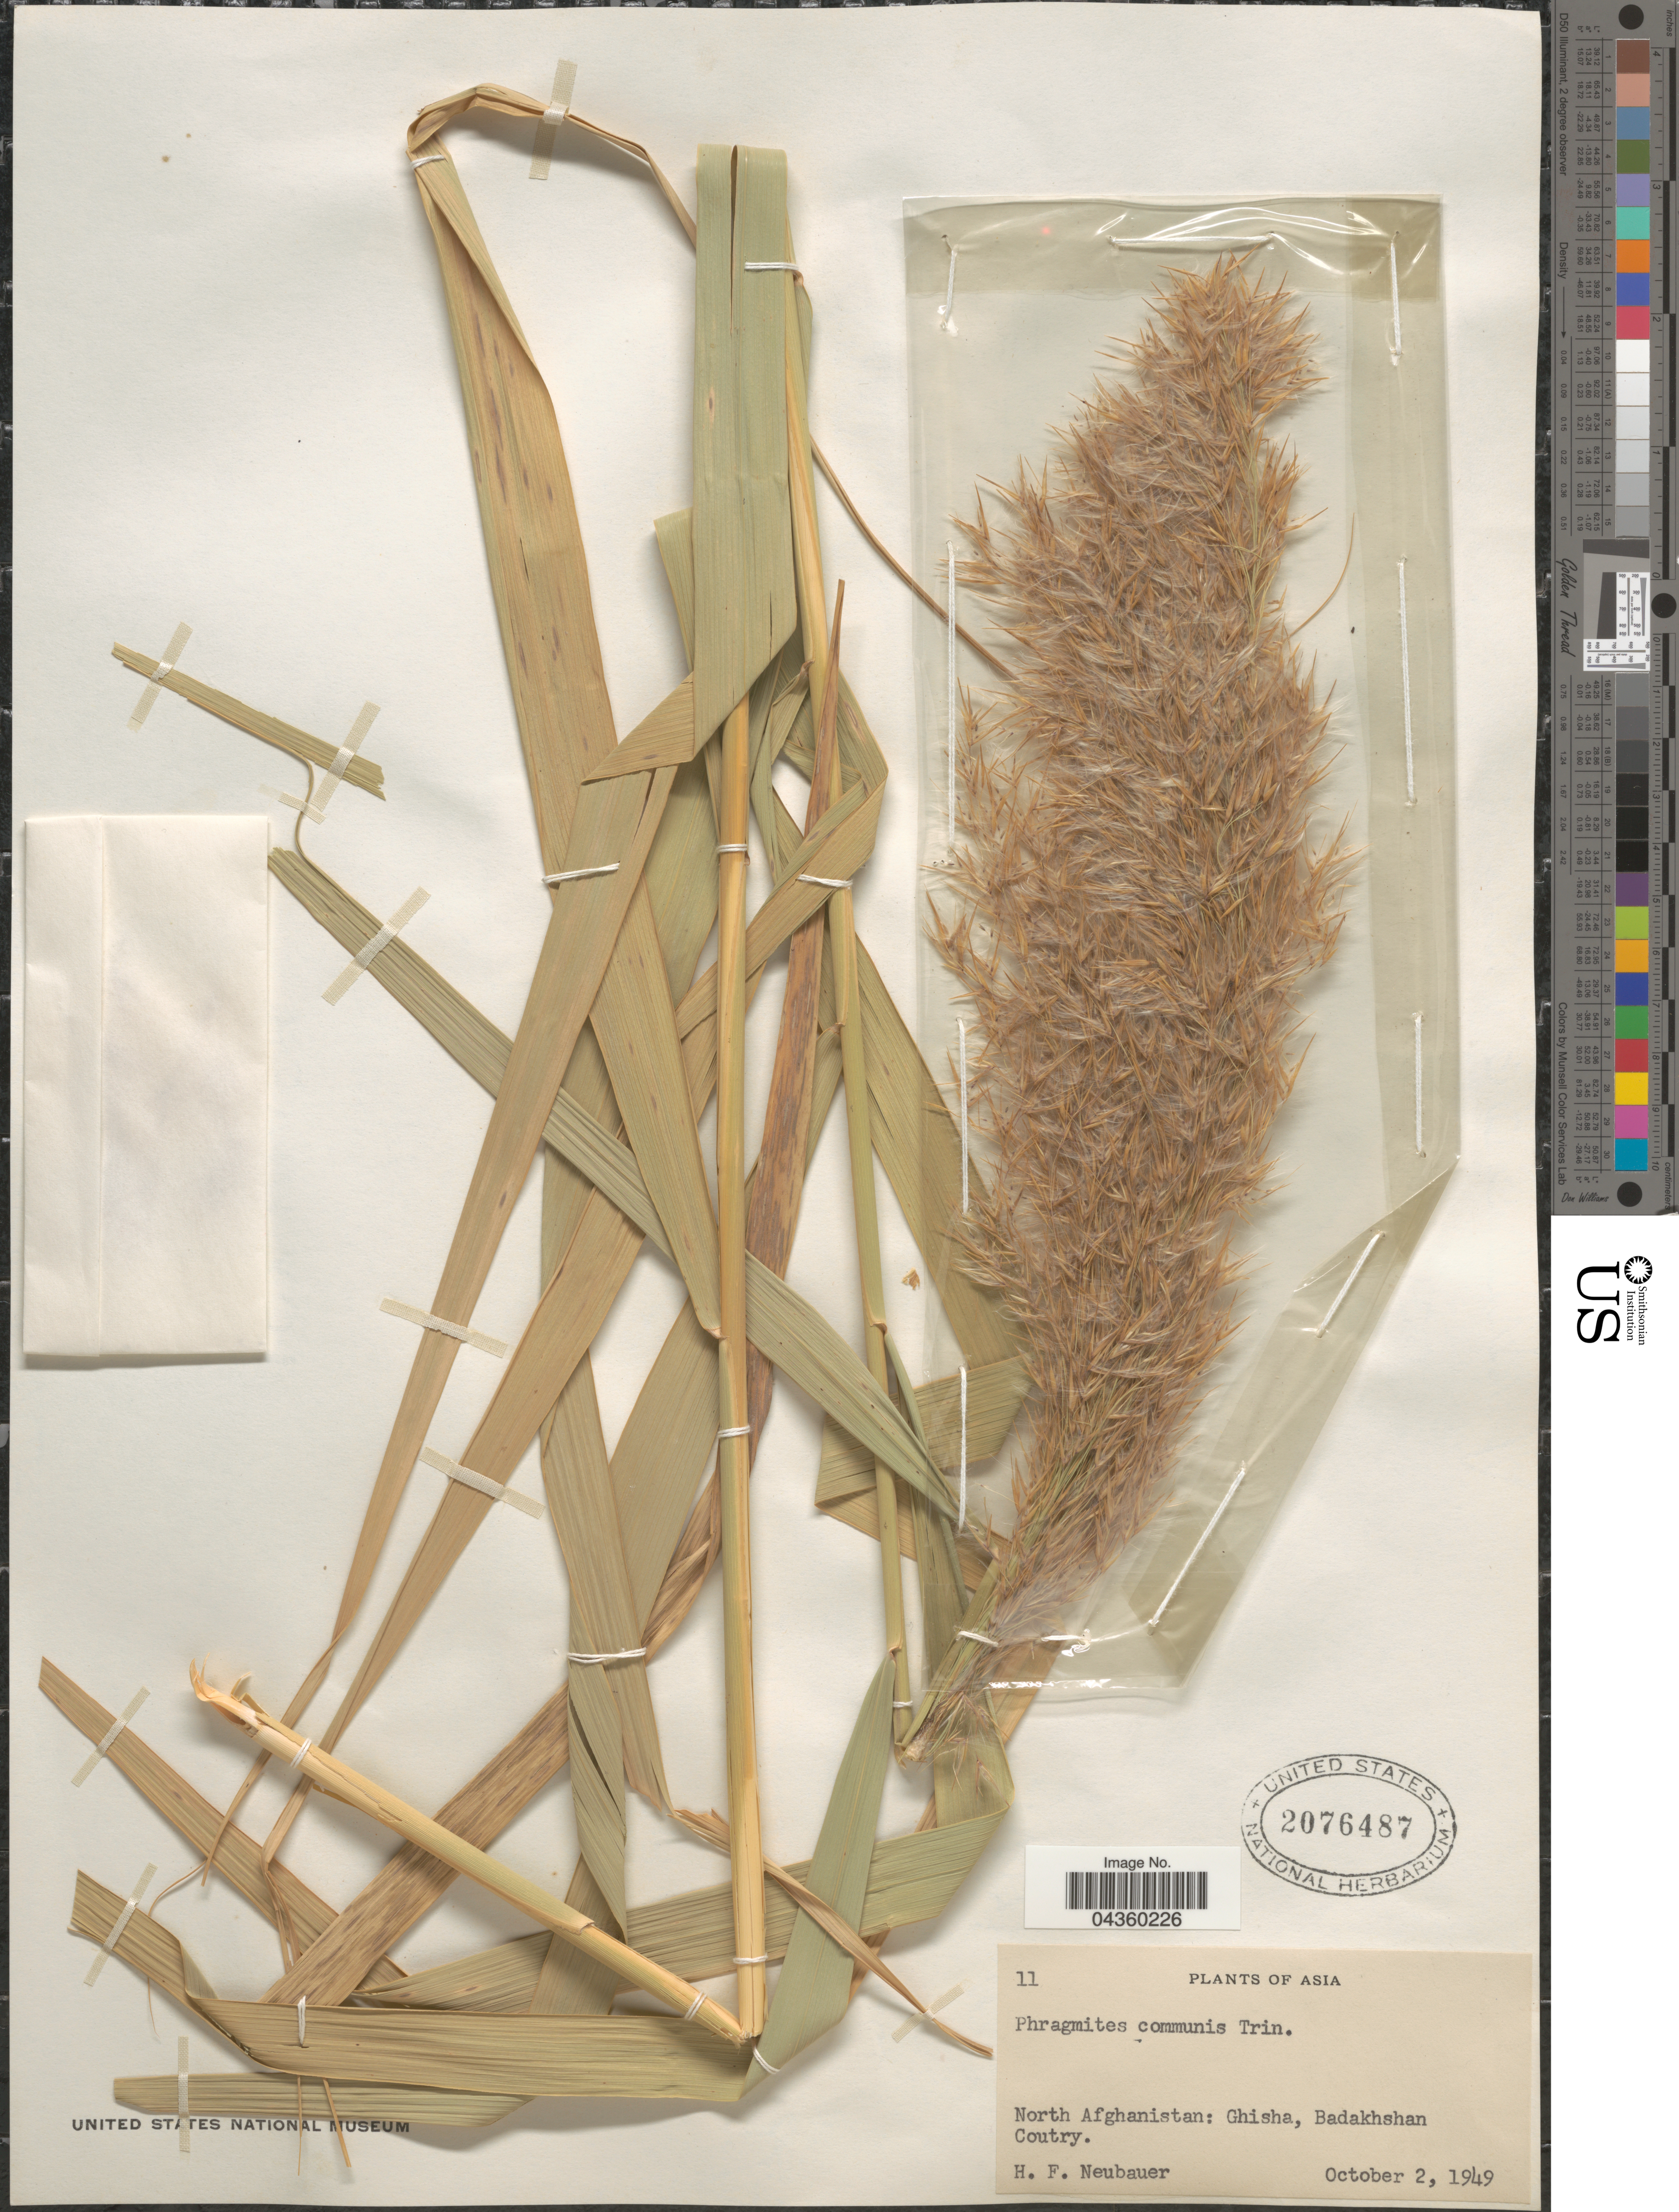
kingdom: Plantae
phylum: Tracheophyta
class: Liliopsida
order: Poales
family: Poaceae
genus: Phragmites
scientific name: Phragmites australis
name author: (Cav.) Trin. ex Steud.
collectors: H. Neubauer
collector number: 11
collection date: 1949-10-02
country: Afghanistan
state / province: Badakhshan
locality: North Afghanistan: Ghisha, Badakhshan Country.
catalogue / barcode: US 2076487